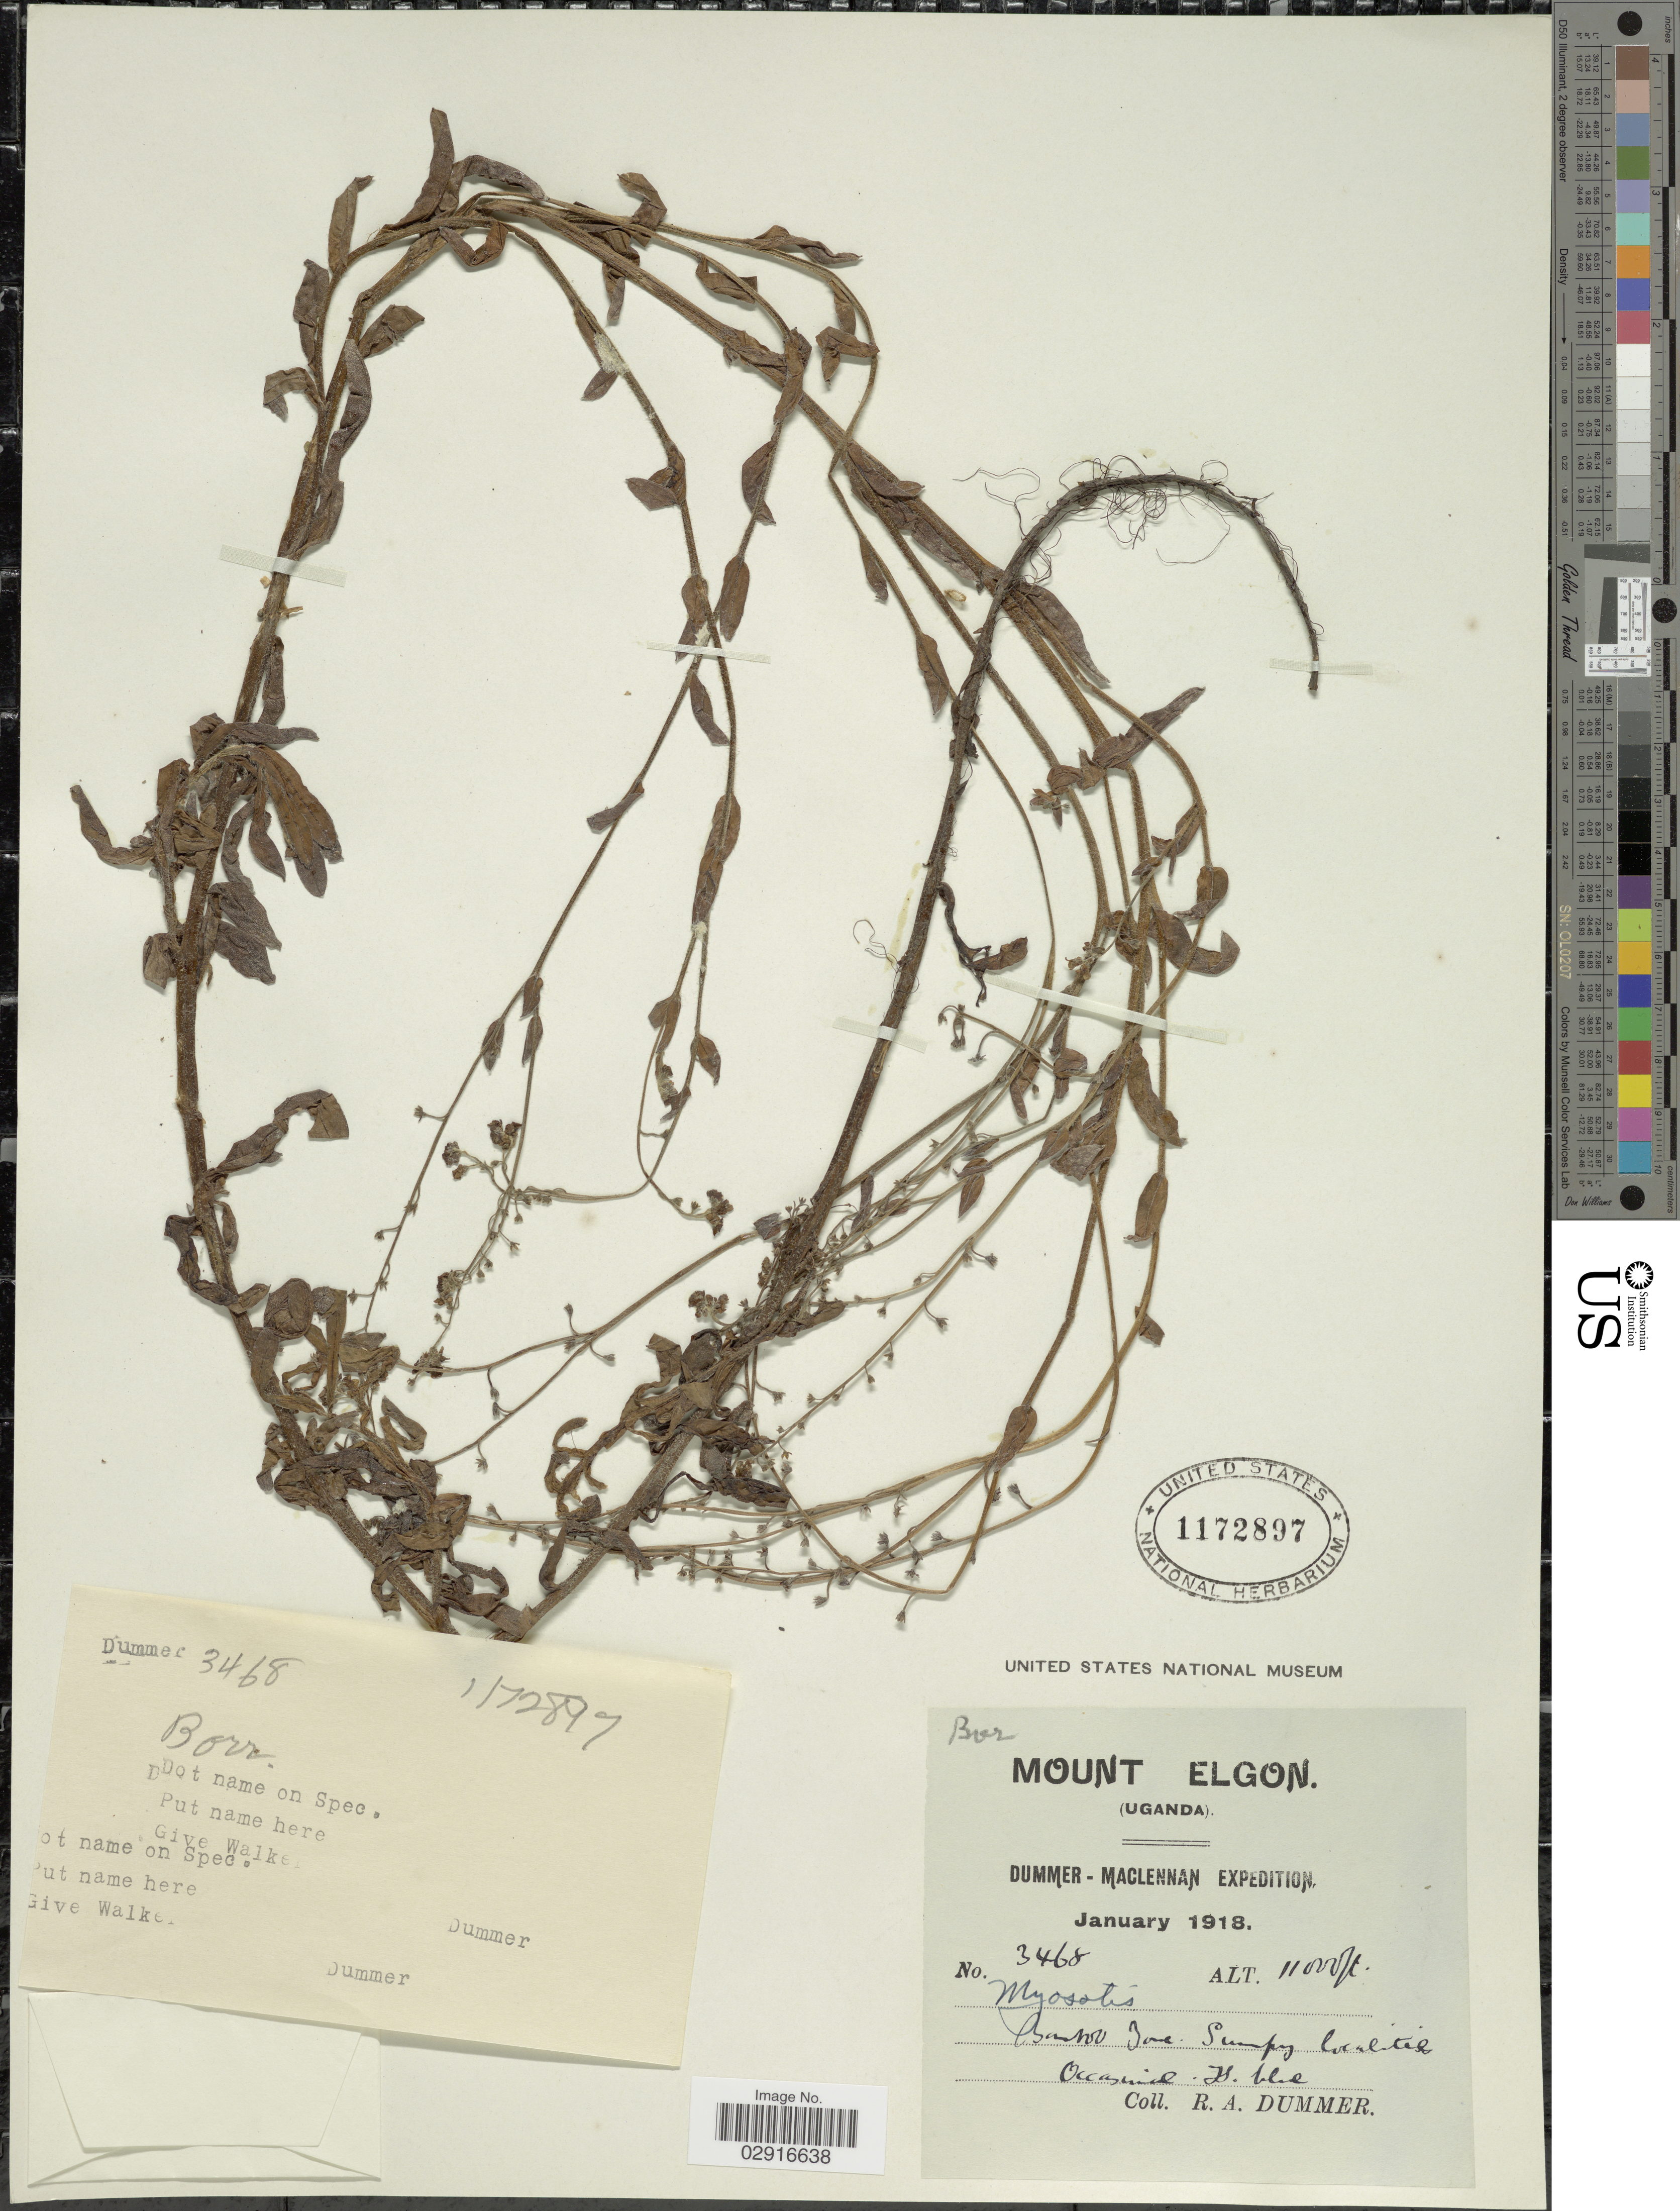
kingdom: Plantae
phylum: Tracheophyta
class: Magnoliopsida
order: Boraginales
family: Boraginaceae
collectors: R. Dümmer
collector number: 3468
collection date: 1918-01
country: Uganda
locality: Mount Elgon. Bamboo Zone.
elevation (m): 3353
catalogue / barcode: US 1172897